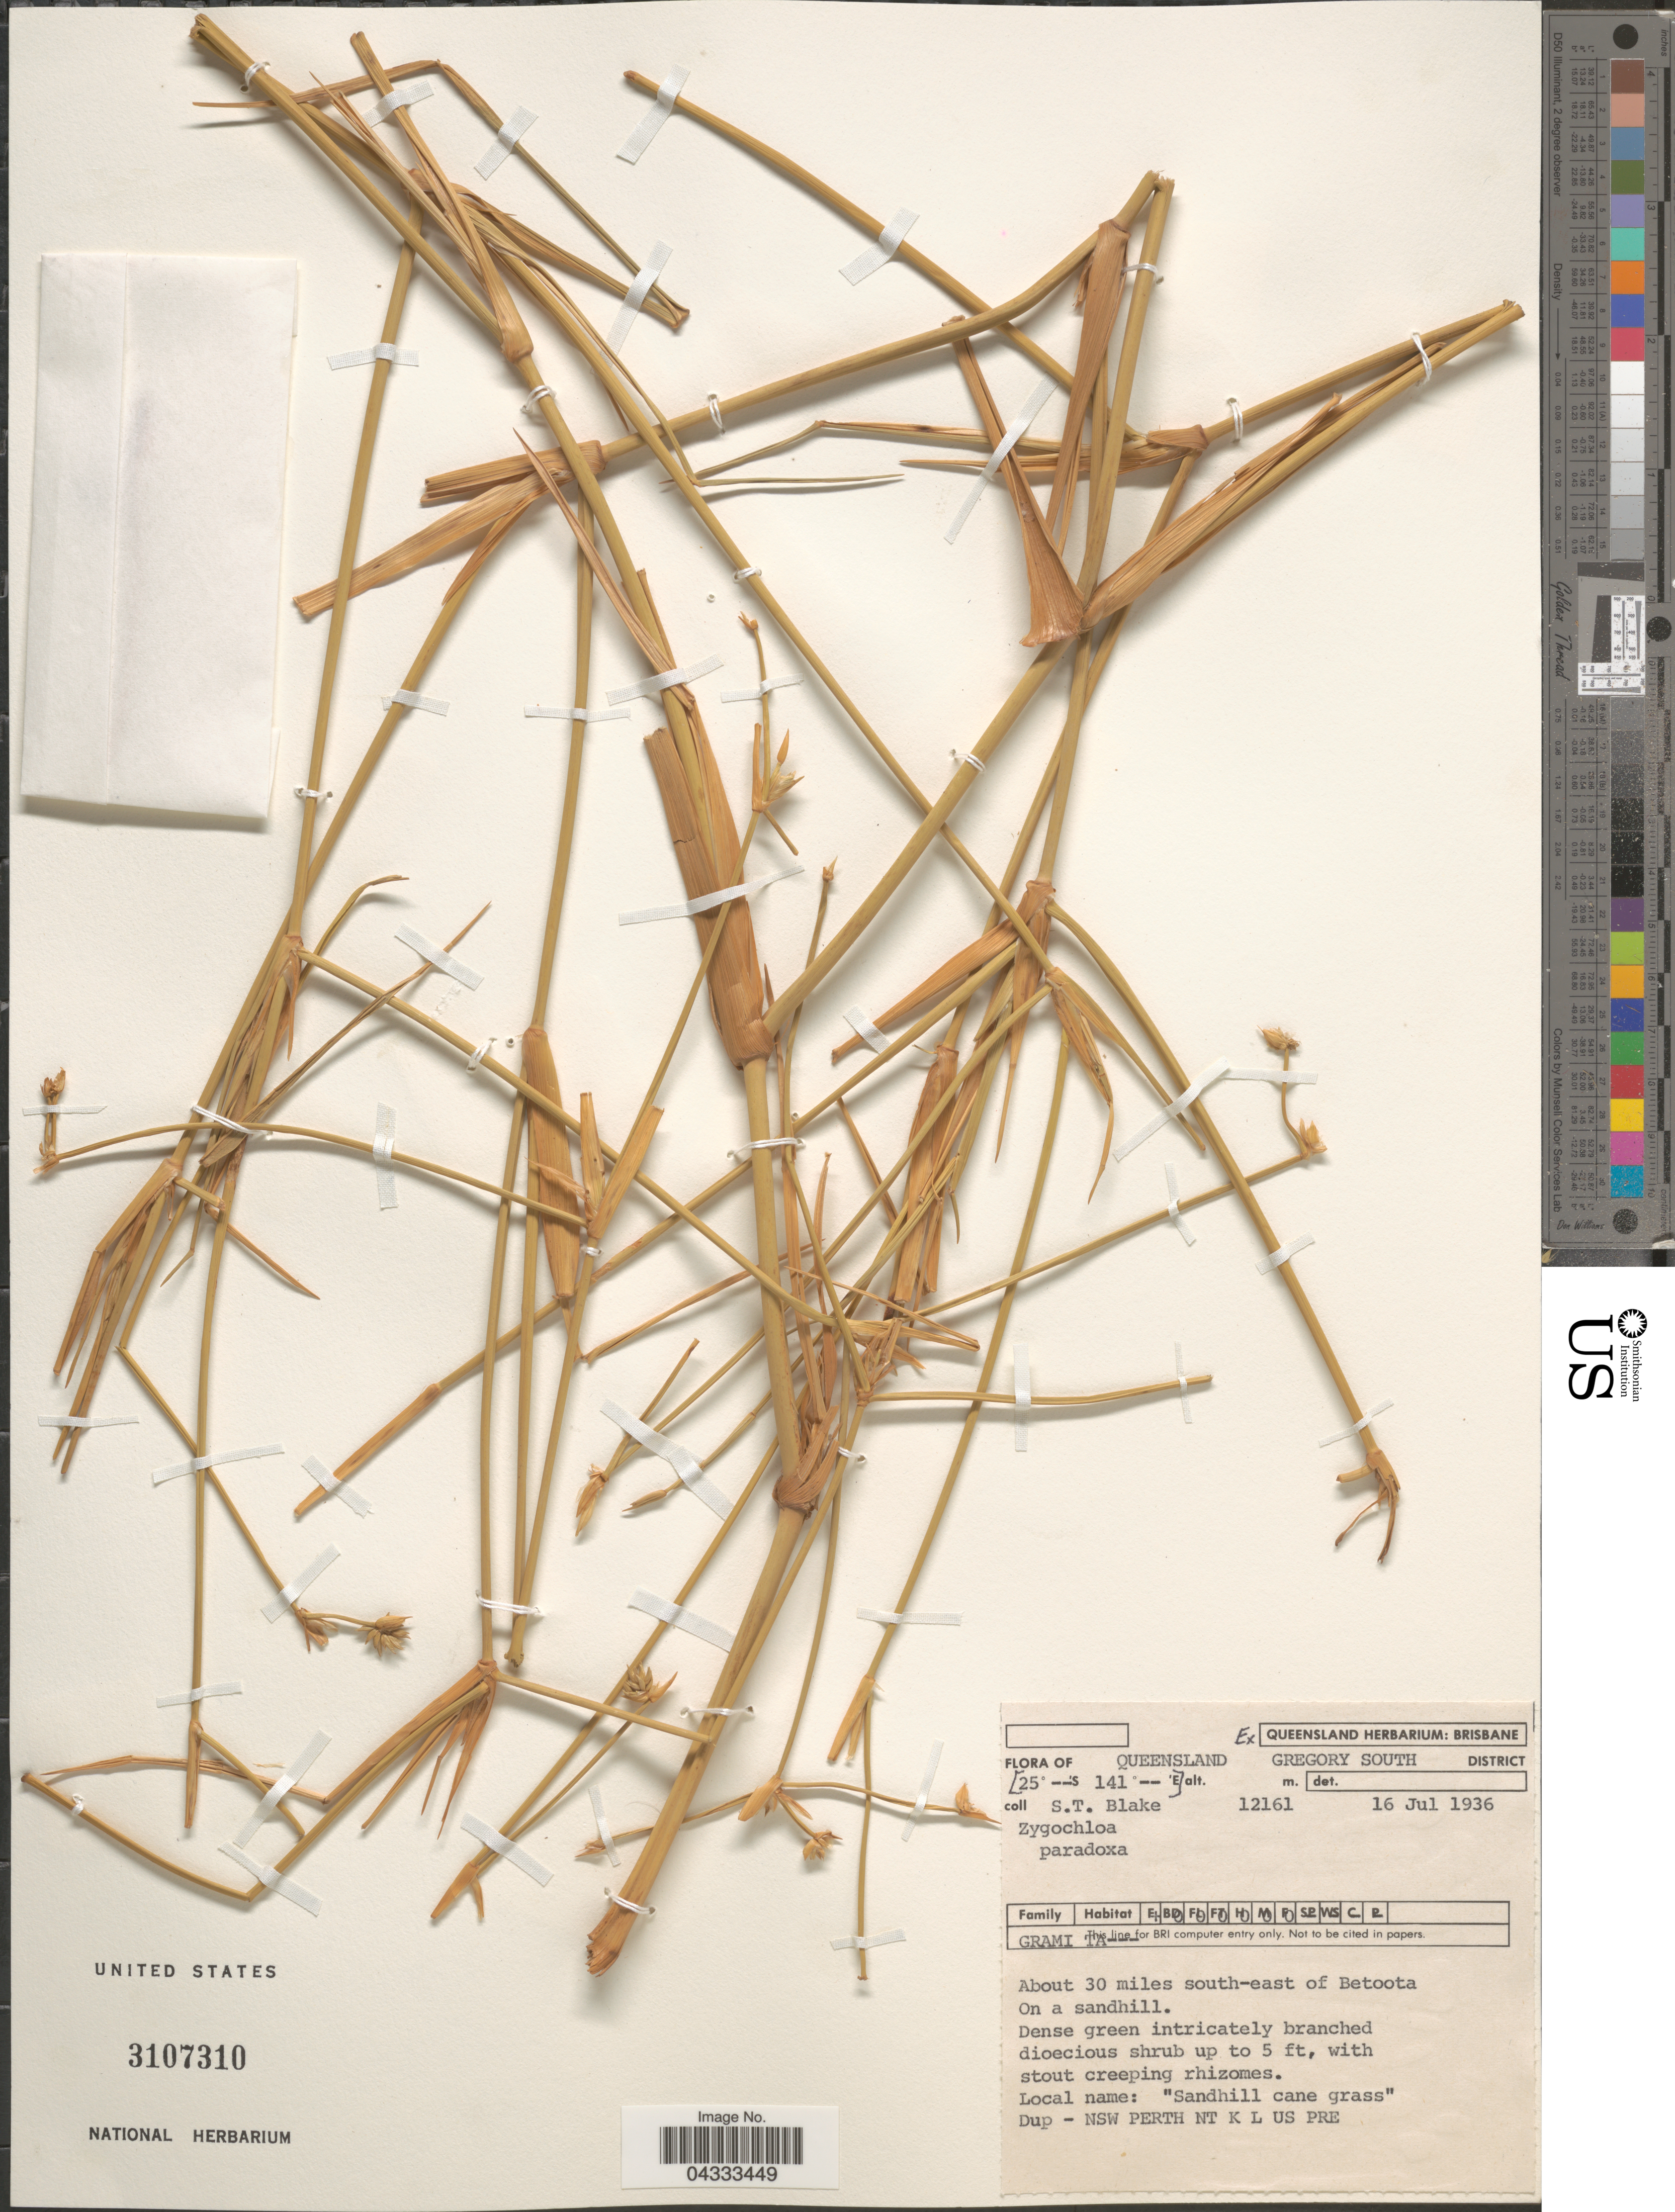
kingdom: Plantae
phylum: Tracheophyta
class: Liliopsida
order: Poales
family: Poaceae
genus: Zygochloa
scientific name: Zygochloa paradoxa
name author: (R. Br.) S.T. Blake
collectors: S. T. Blake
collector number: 12161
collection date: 1936-07-16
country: Australia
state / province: Queensland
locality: Gregory South District. About 30 miles south-east of Betoota. On a sandhill.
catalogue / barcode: US 3107310